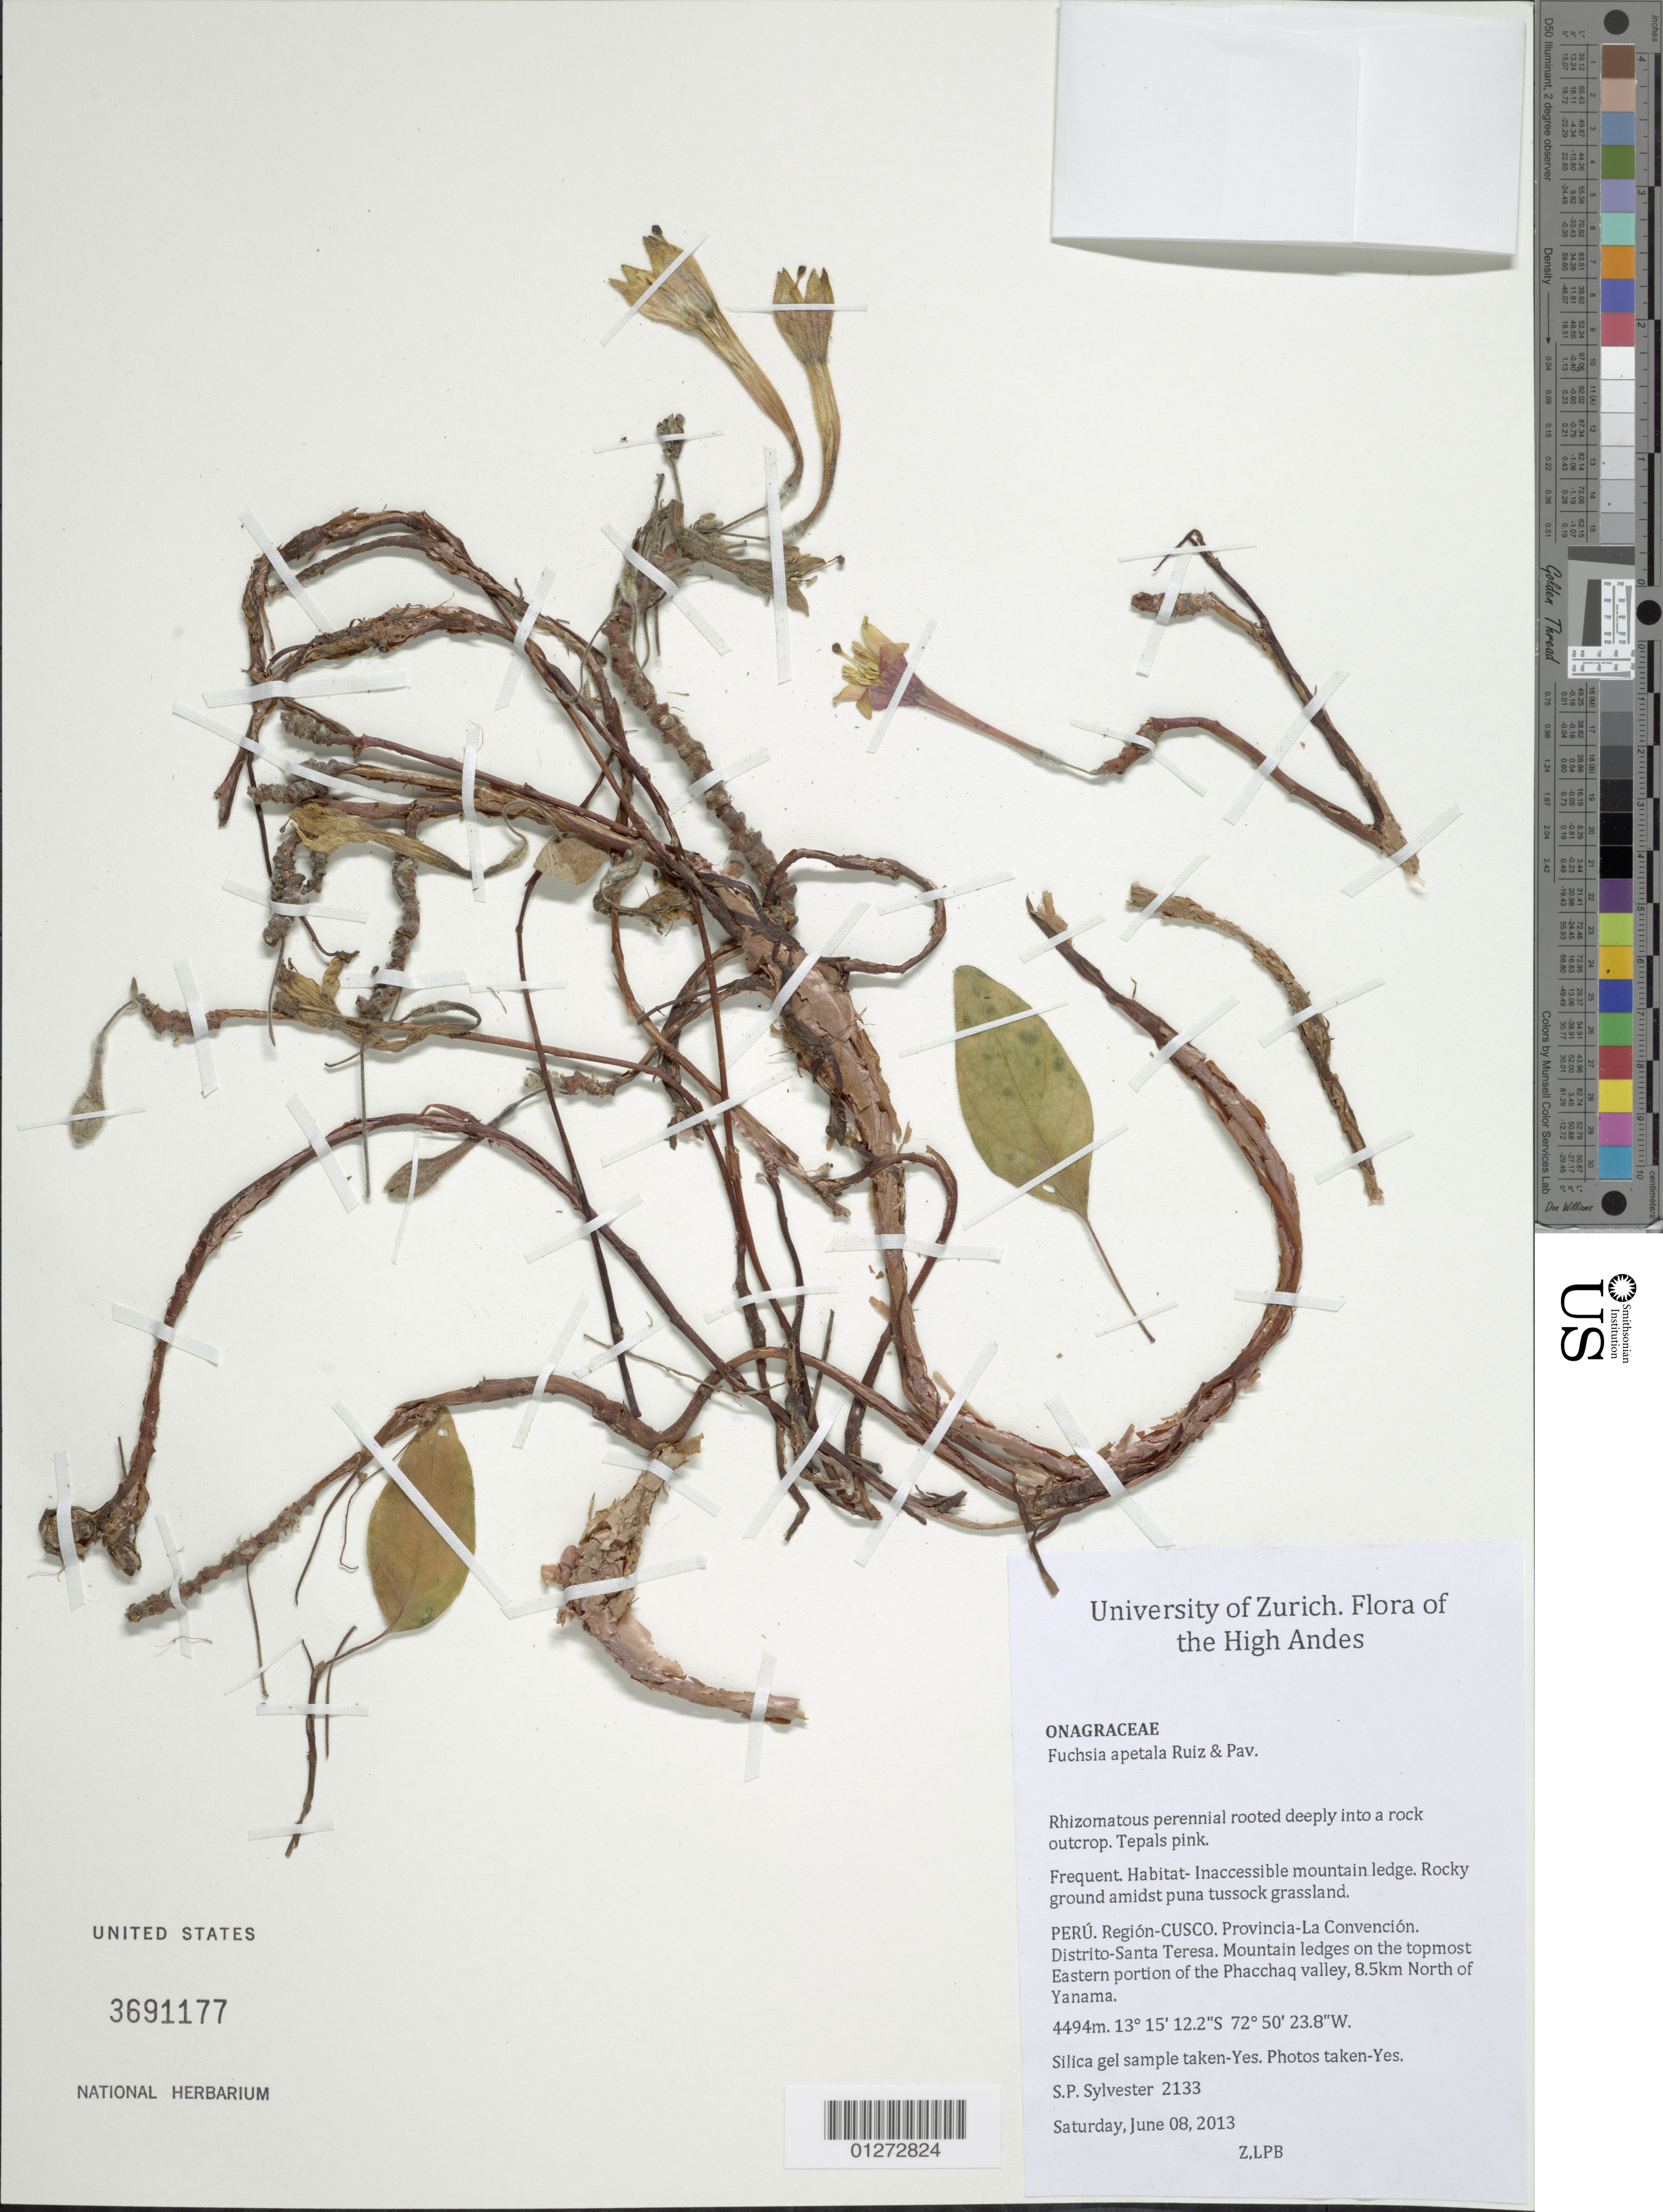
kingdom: Plantae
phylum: Tracheophyta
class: Magnoliopsida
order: Myrtales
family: Onagraceae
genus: Fuchsia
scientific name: Fuchsia apetala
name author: Ruiz & Pav.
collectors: S. P. Sylvester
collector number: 2133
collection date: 2013-06-08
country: Peru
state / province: Cusco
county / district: La Convención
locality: Mountain ledges on the topmost Eastern portion of the Phacchaq valley, 8.5 km north of Yanama. Santa Teresa.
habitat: Inaccessible mountain ledge, rocky ground amidst puna tussock grassland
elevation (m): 4494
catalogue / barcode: US 3691177